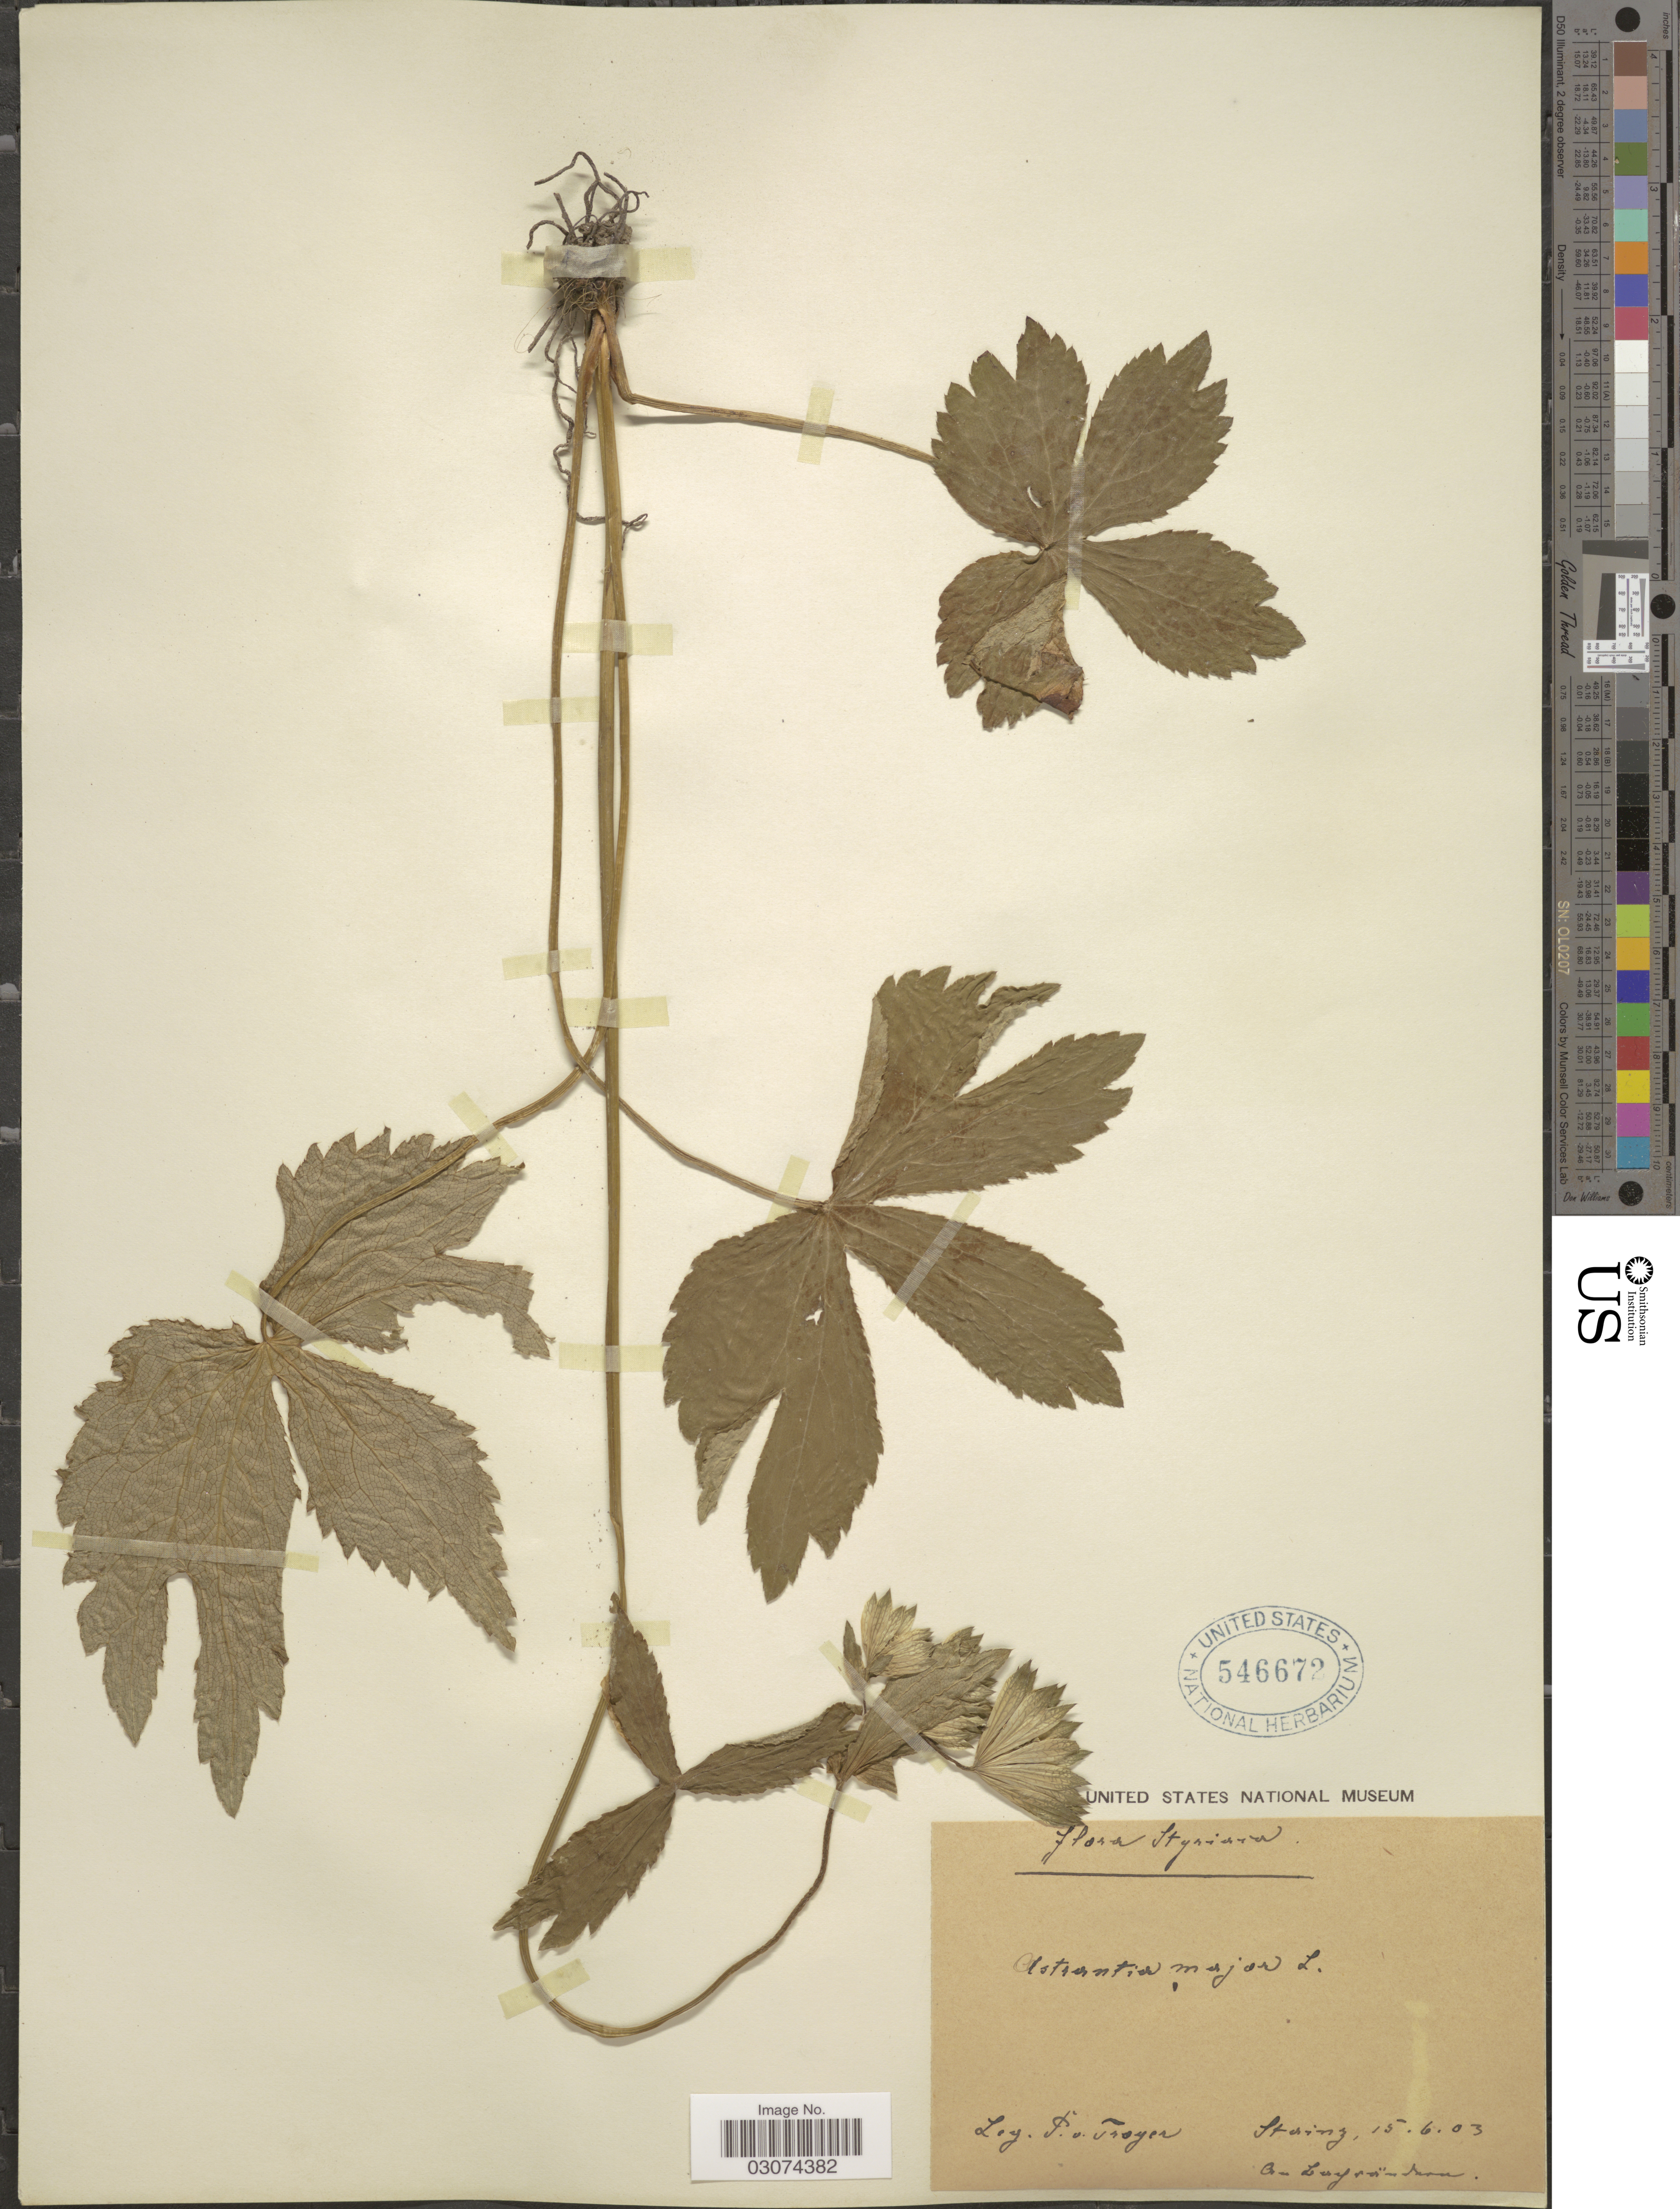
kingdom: Plantae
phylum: Tracheophyta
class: Magnoliopsida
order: Apiales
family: Apiaceae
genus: Astrantia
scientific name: Astrantia major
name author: L.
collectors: P. V. Troyer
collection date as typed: Transcribed d/m/y: 15/6/3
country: Austria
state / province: Steiermark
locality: Styriaer. Steinz. [interpreted]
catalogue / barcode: US 546672